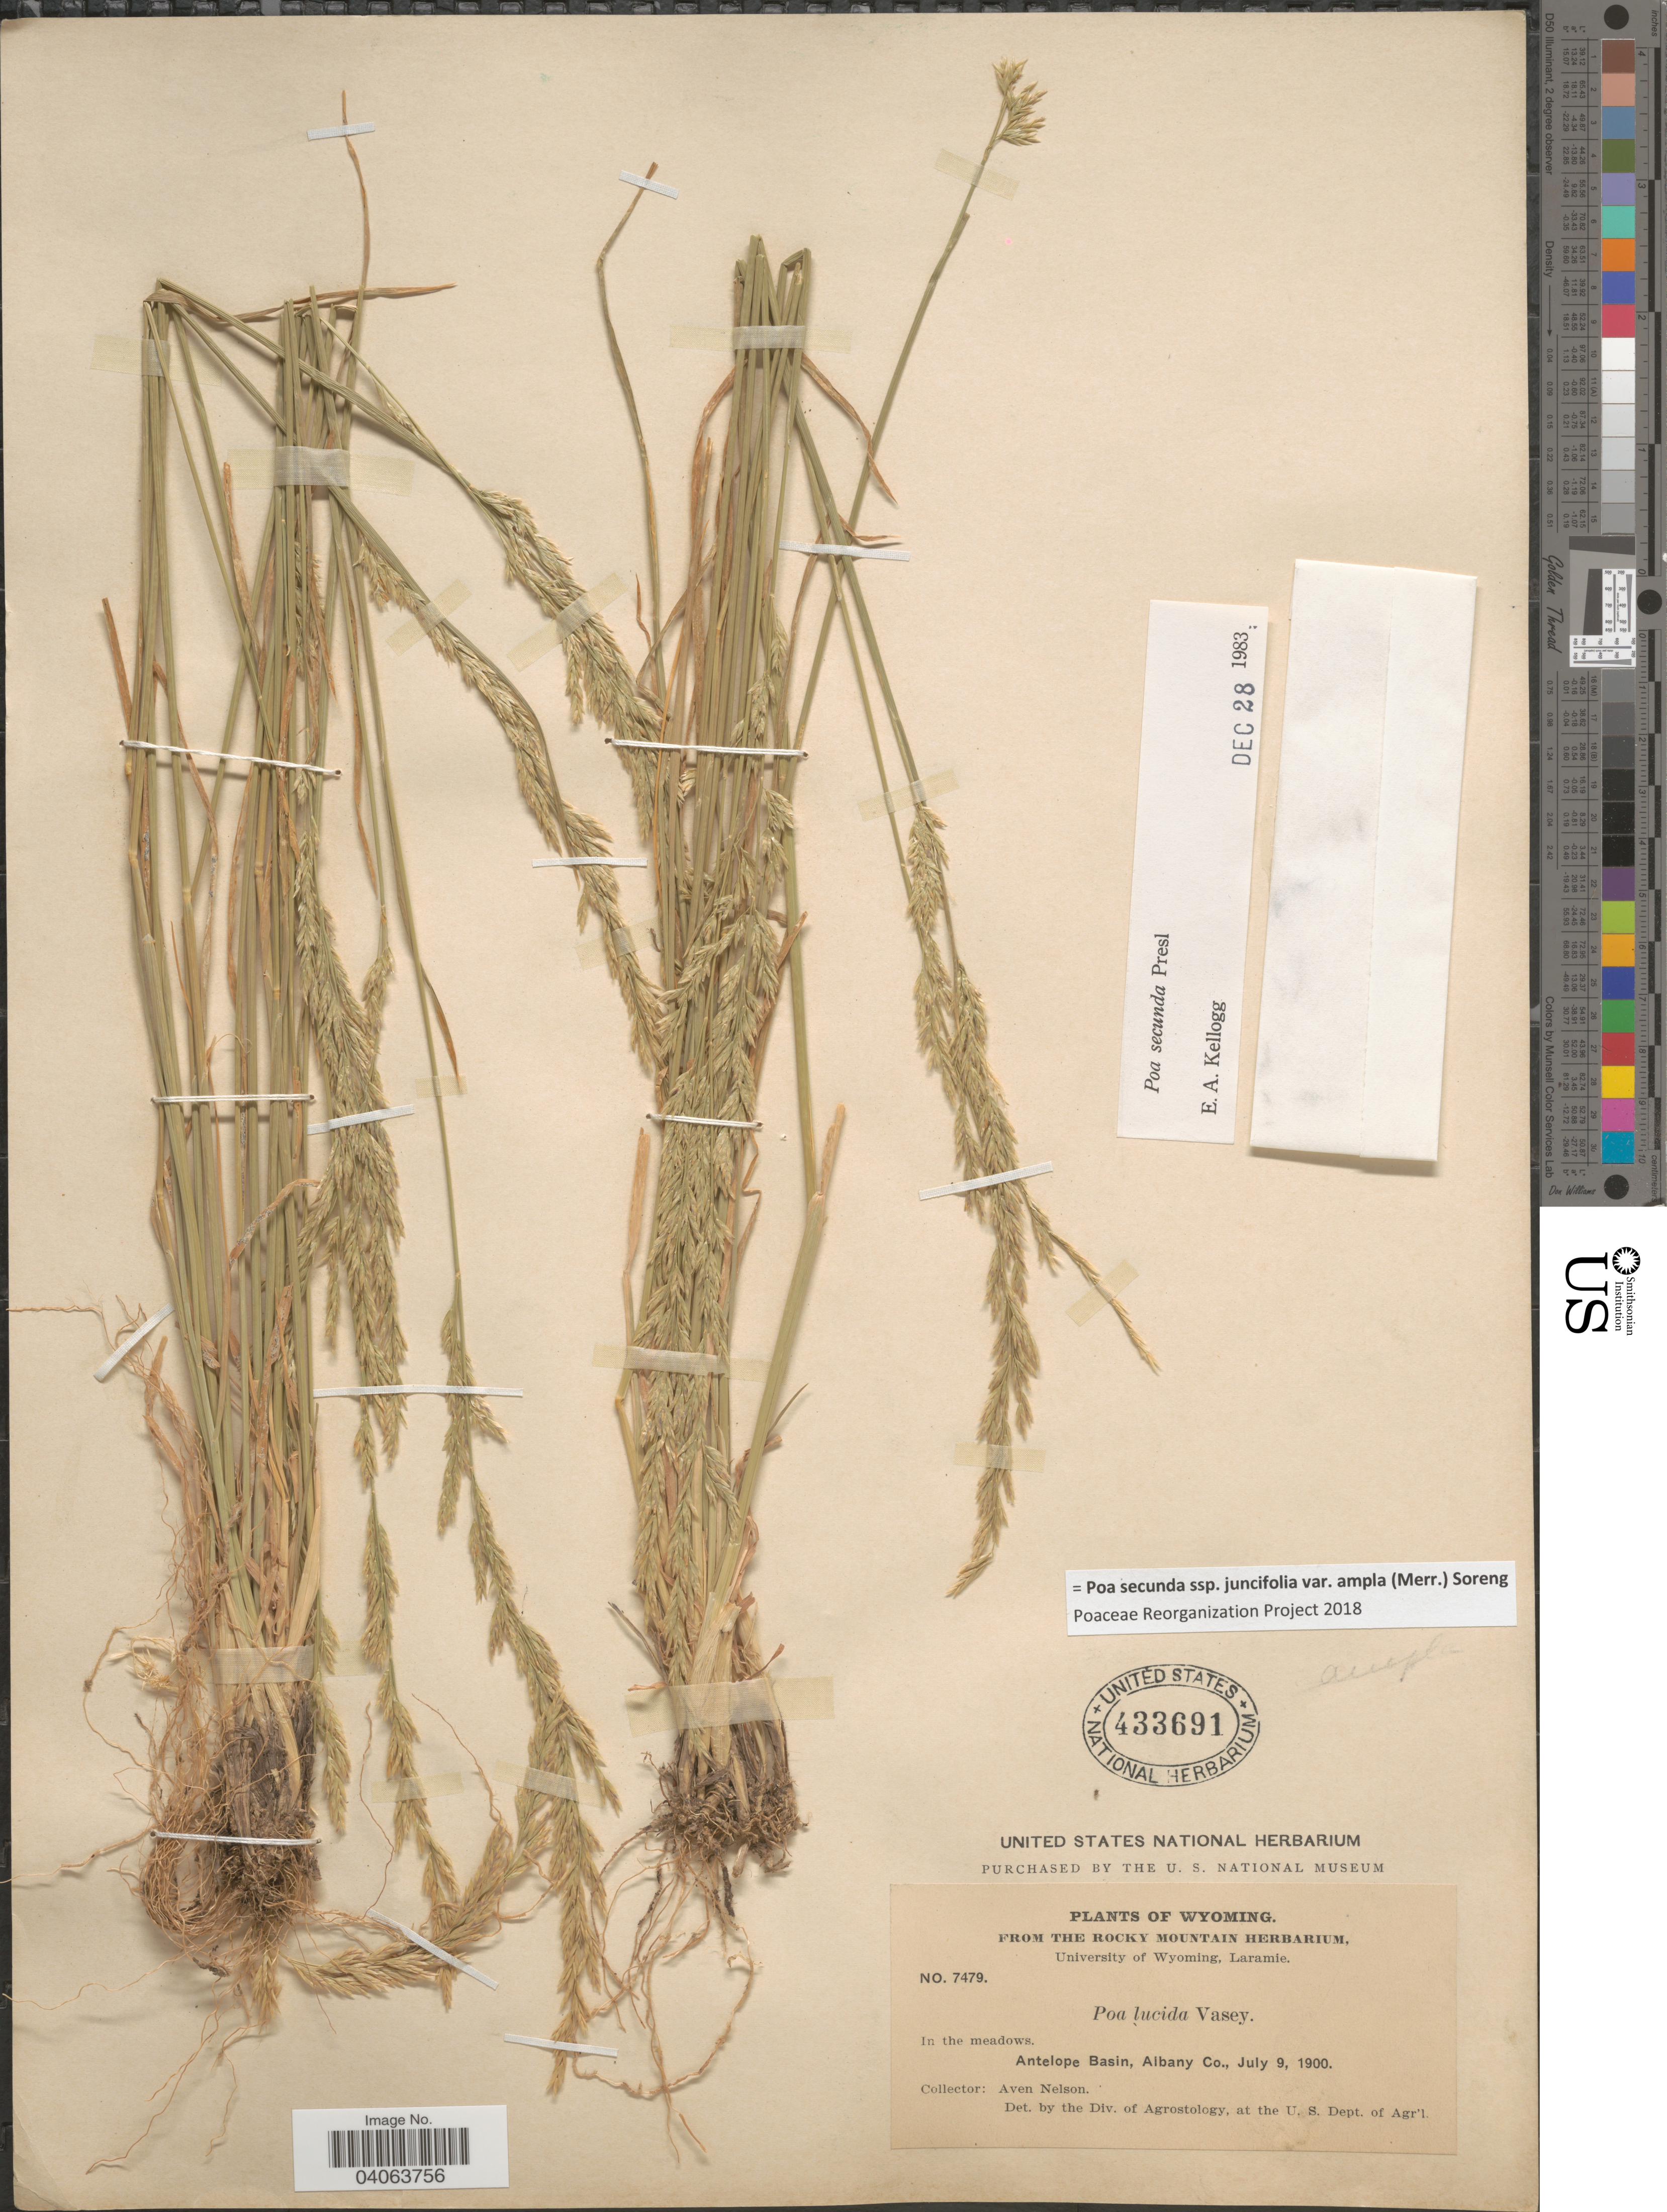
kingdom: Plantae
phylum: Tracheophyta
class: Liliopsida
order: Poales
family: Poaceae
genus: Poa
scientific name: Poa secunda subsp. juncifolia var. ampla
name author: (Merr.) Soreng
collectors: A. Nelson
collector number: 7479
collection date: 1900-07-09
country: United States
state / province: Wyoming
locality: In the meadows. Antelope Basin, Albany Co.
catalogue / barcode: US 433691